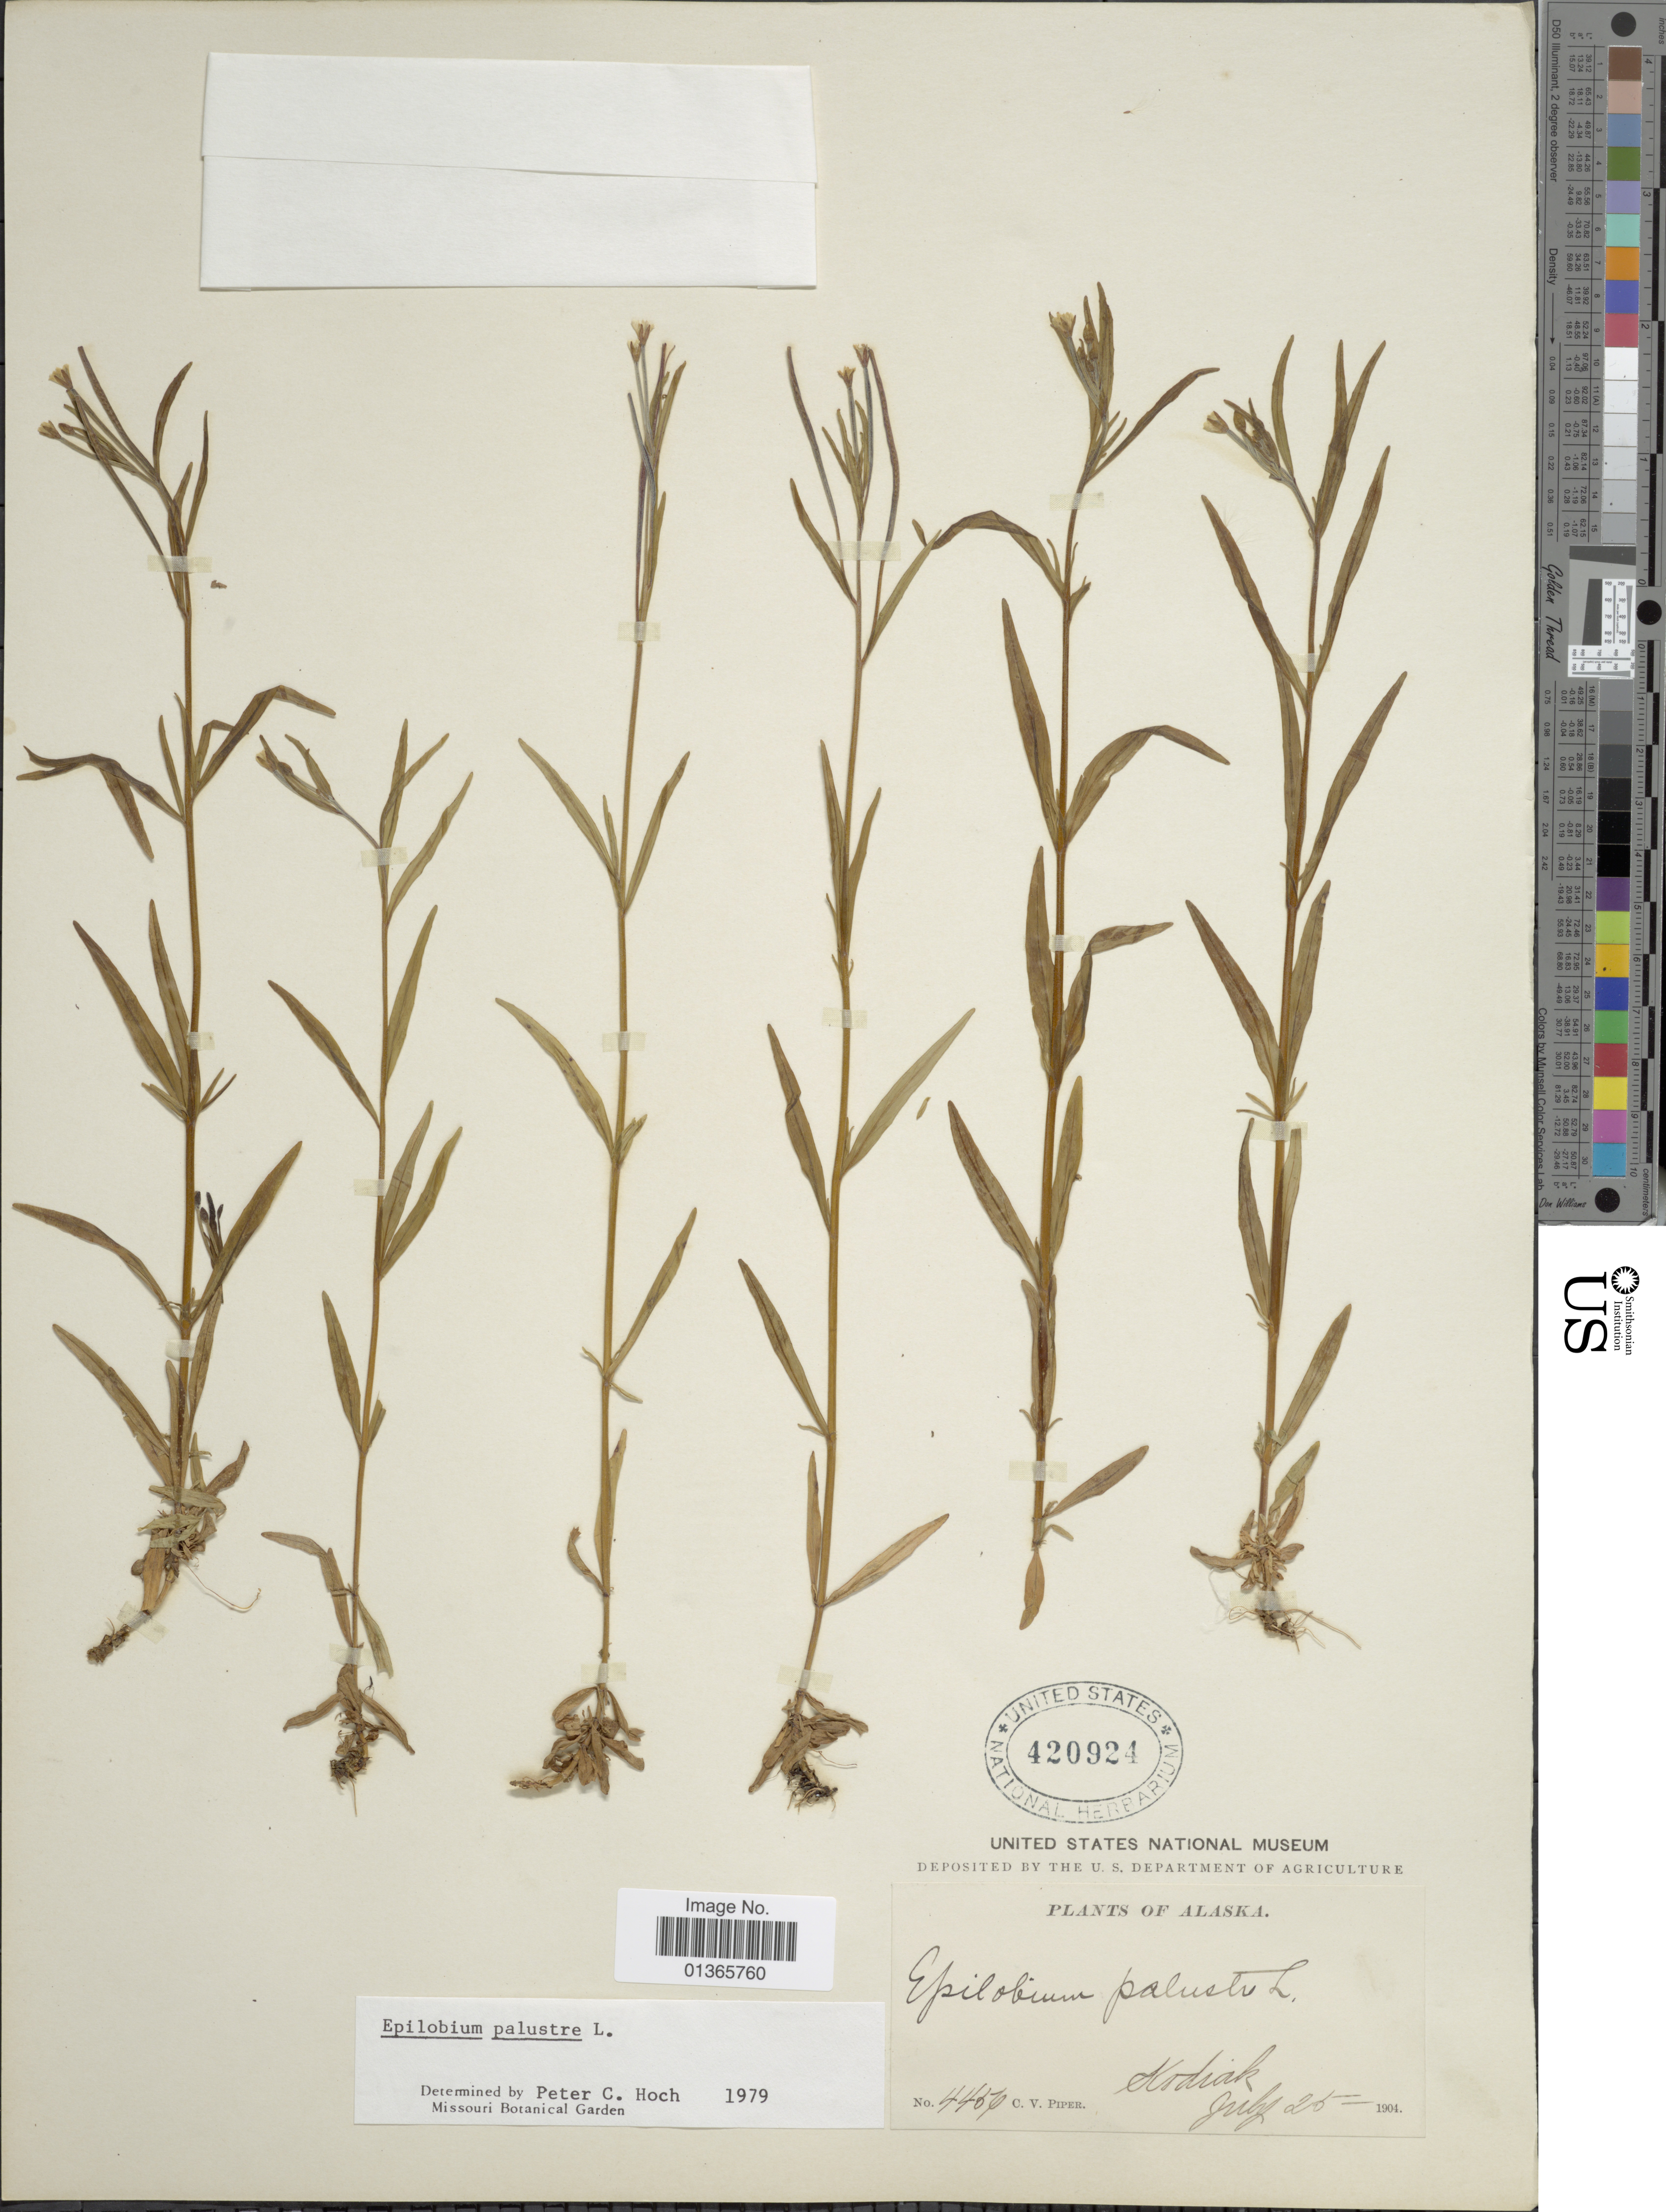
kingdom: Plantae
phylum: Tracheophyta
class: Magnoliopsida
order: Myrtales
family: Onagraceae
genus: Epilobium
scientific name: Epilobium palustre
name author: L.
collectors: C. V. Piper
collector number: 4456*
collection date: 1904-07-25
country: United States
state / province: Alaska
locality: Kodiak.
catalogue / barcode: US 420924